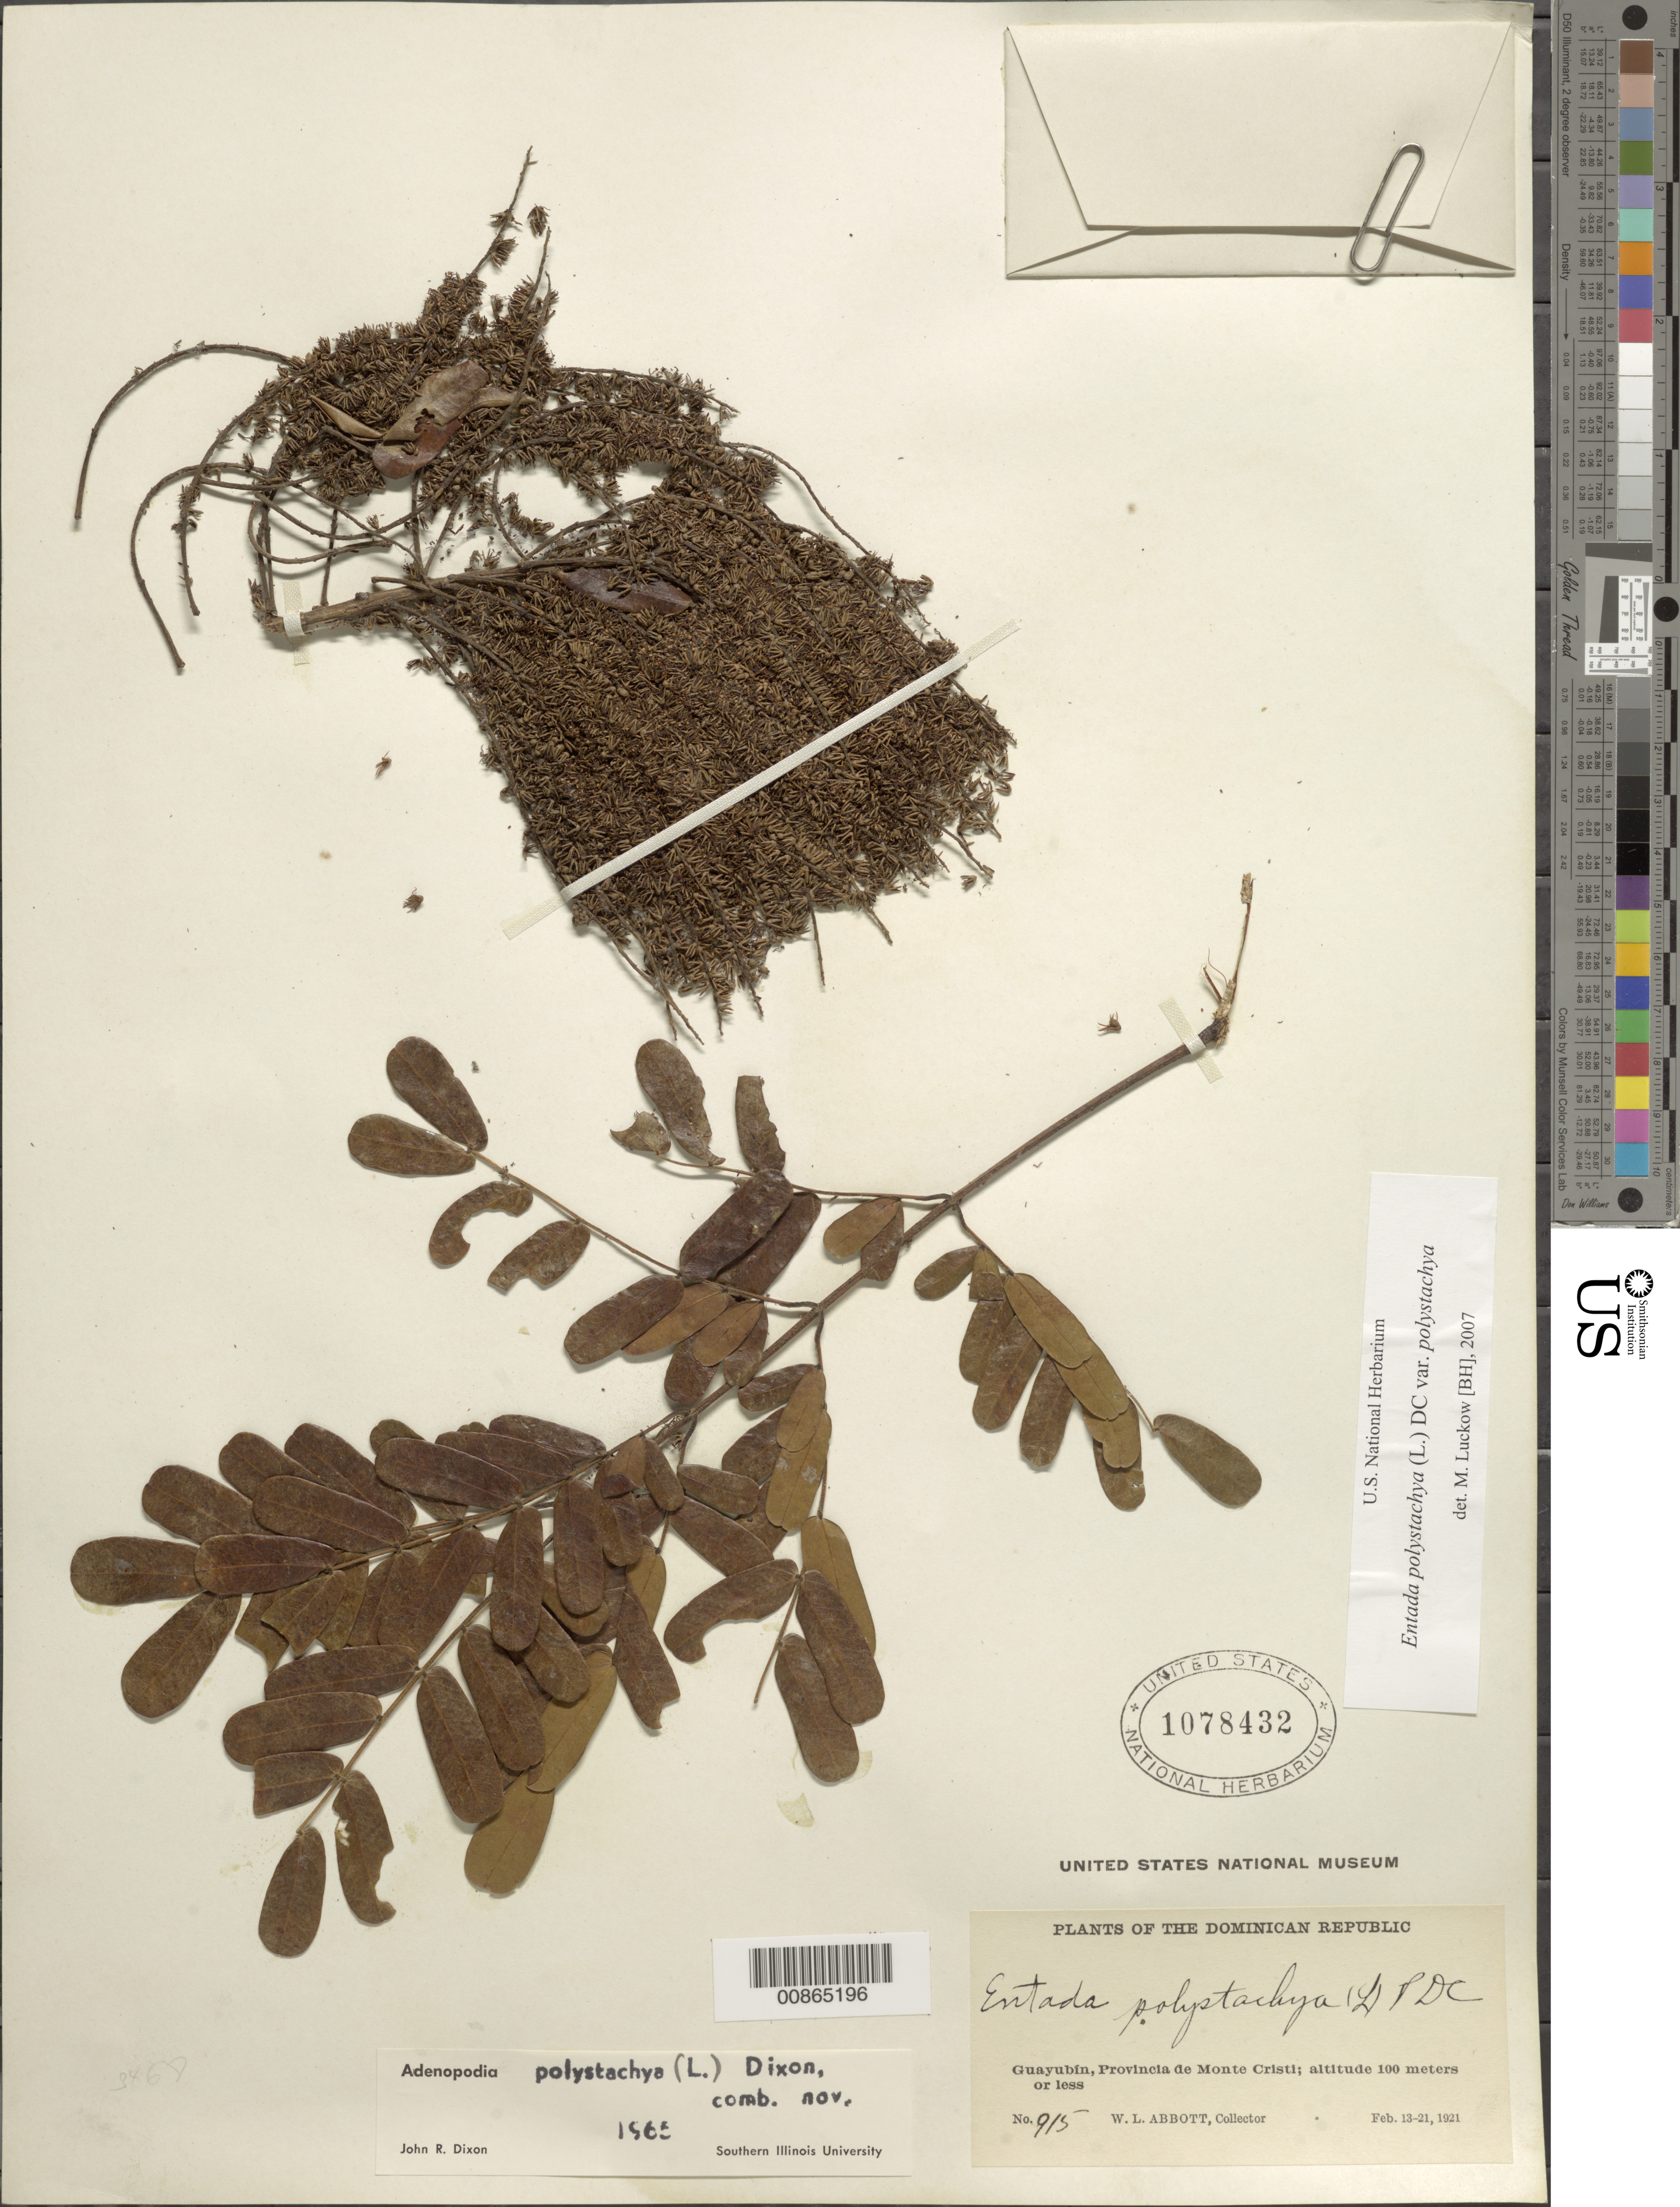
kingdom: Plantae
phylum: Tracheophyta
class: Magnoliopsida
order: Fabales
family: Fabaceae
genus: Entada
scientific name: Entada polystachya var. polystachya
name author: (L.) DC.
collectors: W. L. Abbott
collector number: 915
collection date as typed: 13 Feb 1921 to 21 Feb 1921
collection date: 1921-02-13/1921-02-21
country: Dominican Republic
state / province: Monte Cristi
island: Hispaniola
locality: Guayubín.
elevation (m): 100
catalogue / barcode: US 1078432